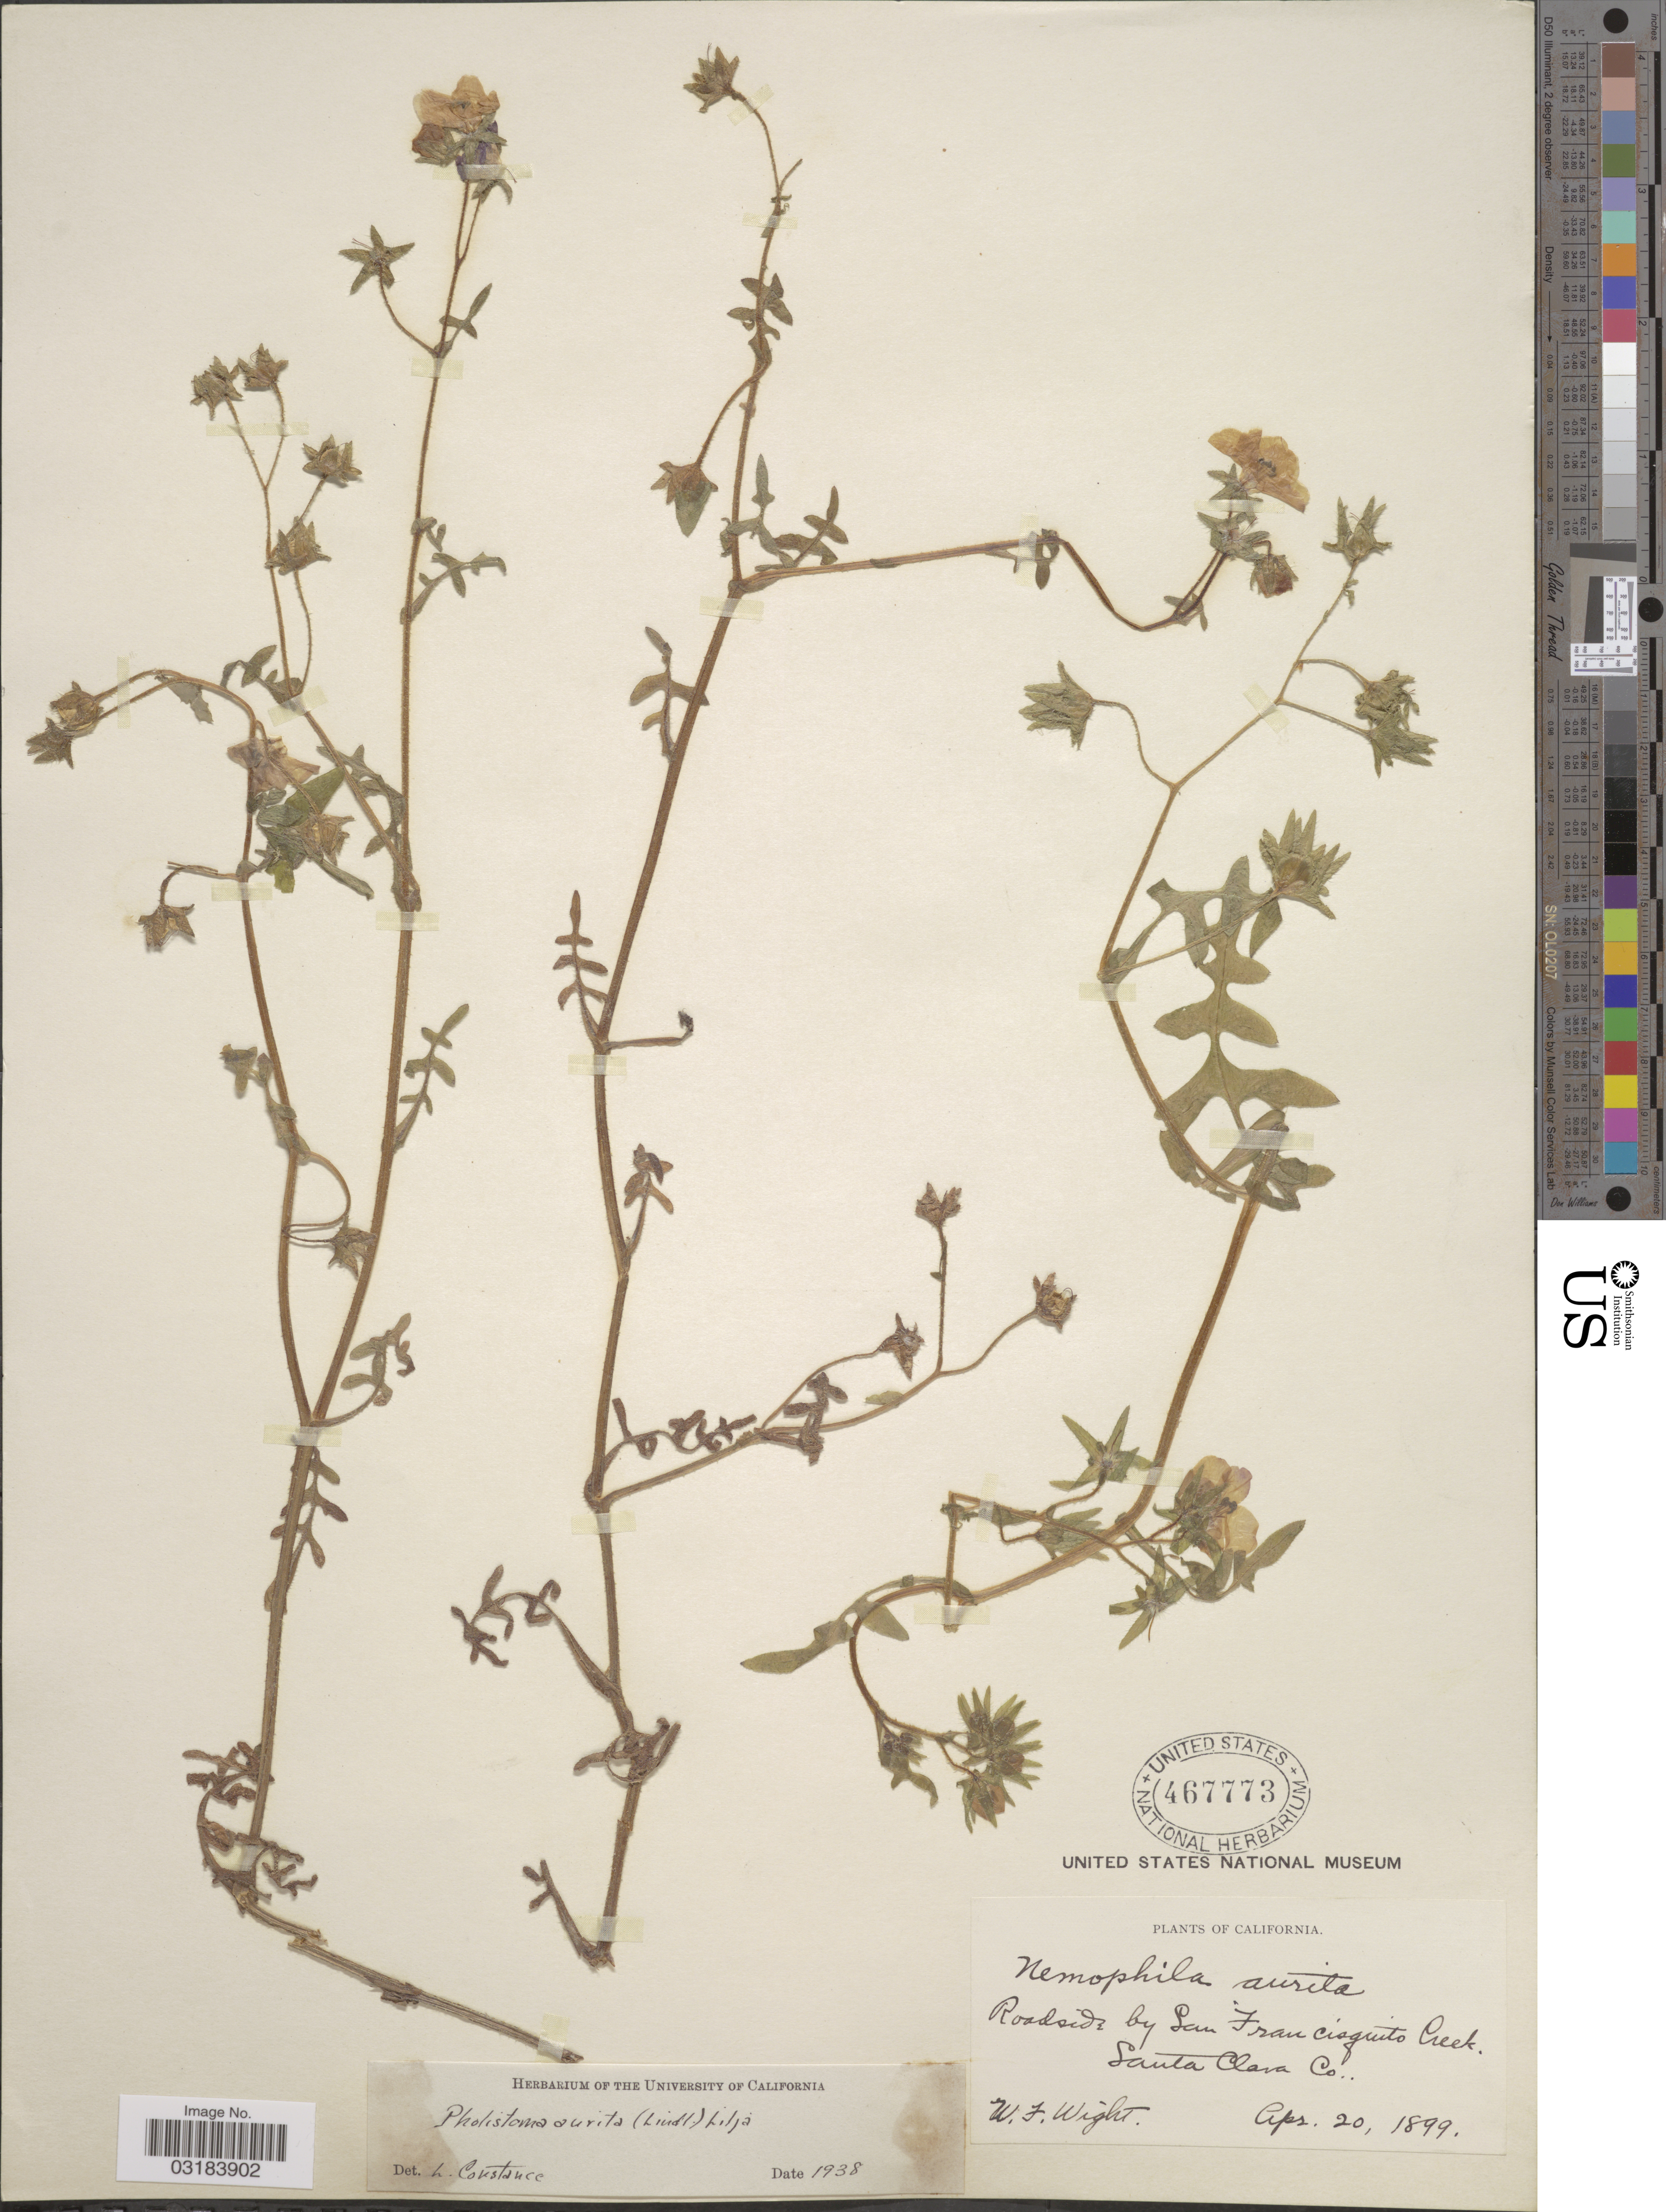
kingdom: Plantae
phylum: Tracheophyta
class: Magnoliopsida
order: Boraginales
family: Hydrophyllaceae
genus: Pholistoma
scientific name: Pholistoma auritum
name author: (Lindl.) Lilja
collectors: W. Wight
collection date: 1899-04-20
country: United States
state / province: California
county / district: Santa Clara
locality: Roadside by San Francisquito Creek. Santa Clara Co.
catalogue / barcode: US 467773